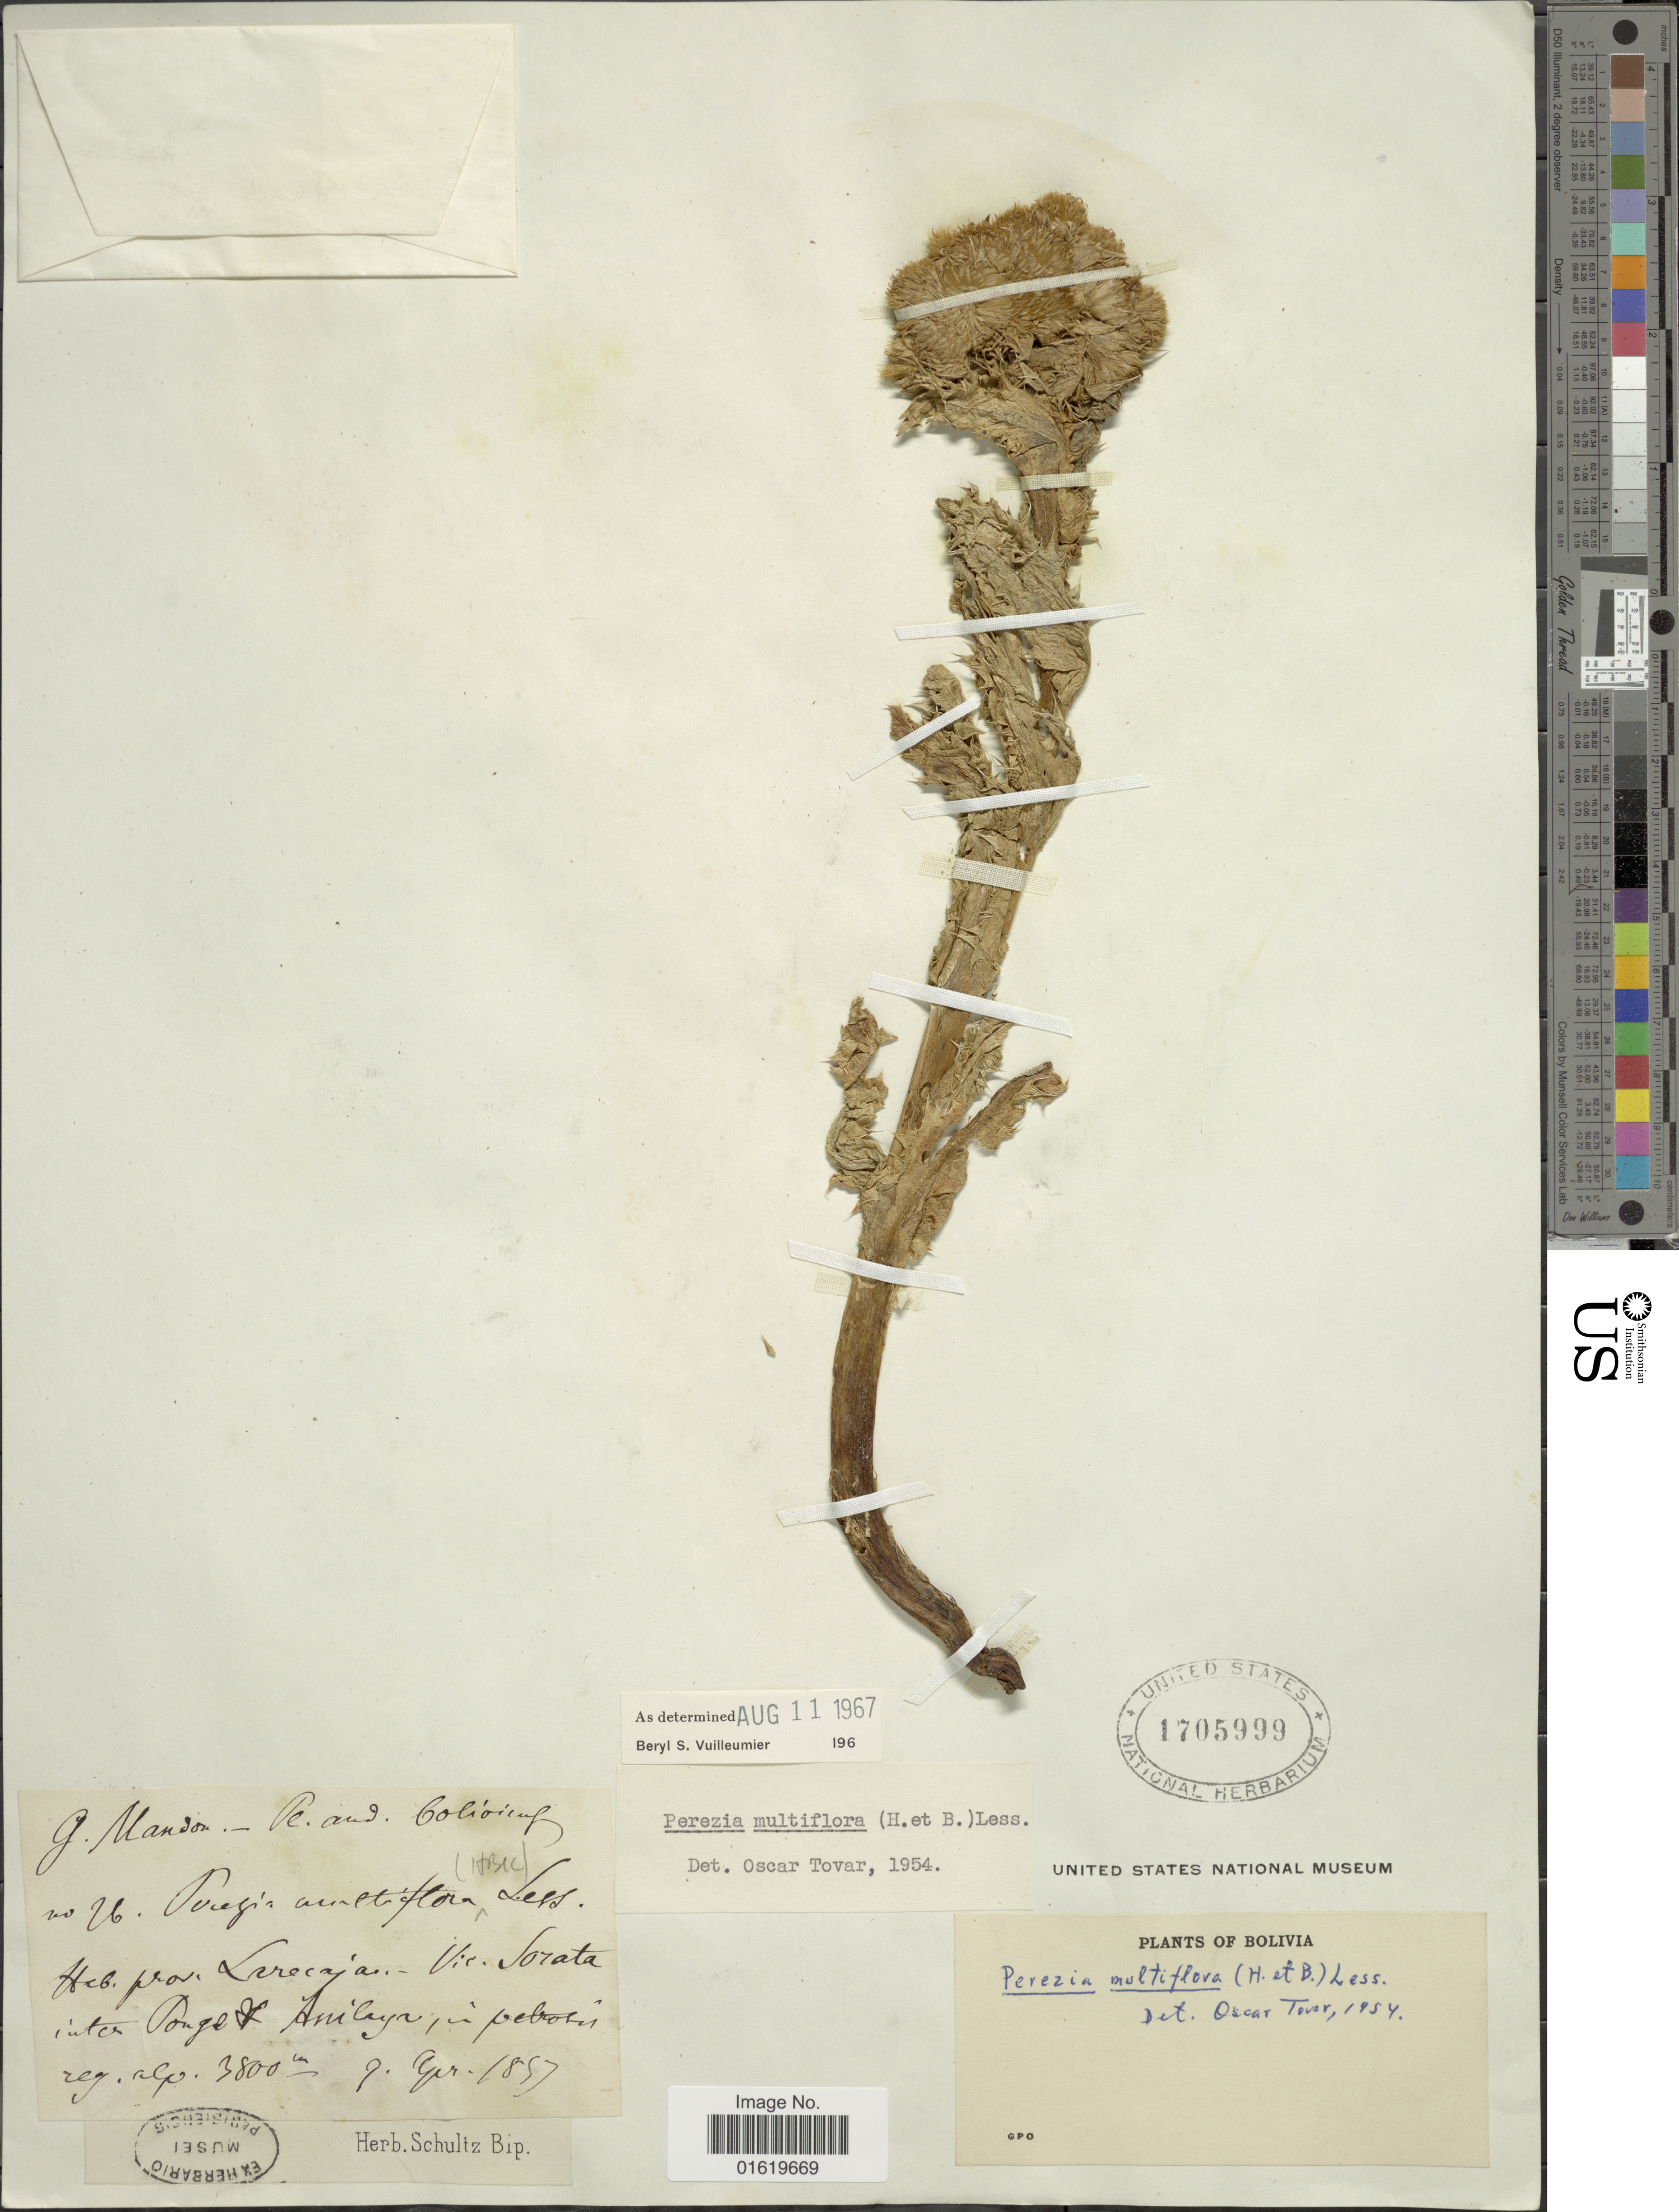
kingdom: Plantae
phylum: Tracheophyta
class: Magnoliopsida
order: Asterales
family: Asteraceae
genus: Perezia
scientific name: Perezia multiflora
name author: Less.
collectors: G. Mandon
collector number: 26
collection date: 1857-04-09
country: Bolivia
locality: Prov. Larecaja - Vic. Sorata inter Pongo & Amilaya (Amiraya)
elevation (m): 3800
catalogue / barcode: US 1705999